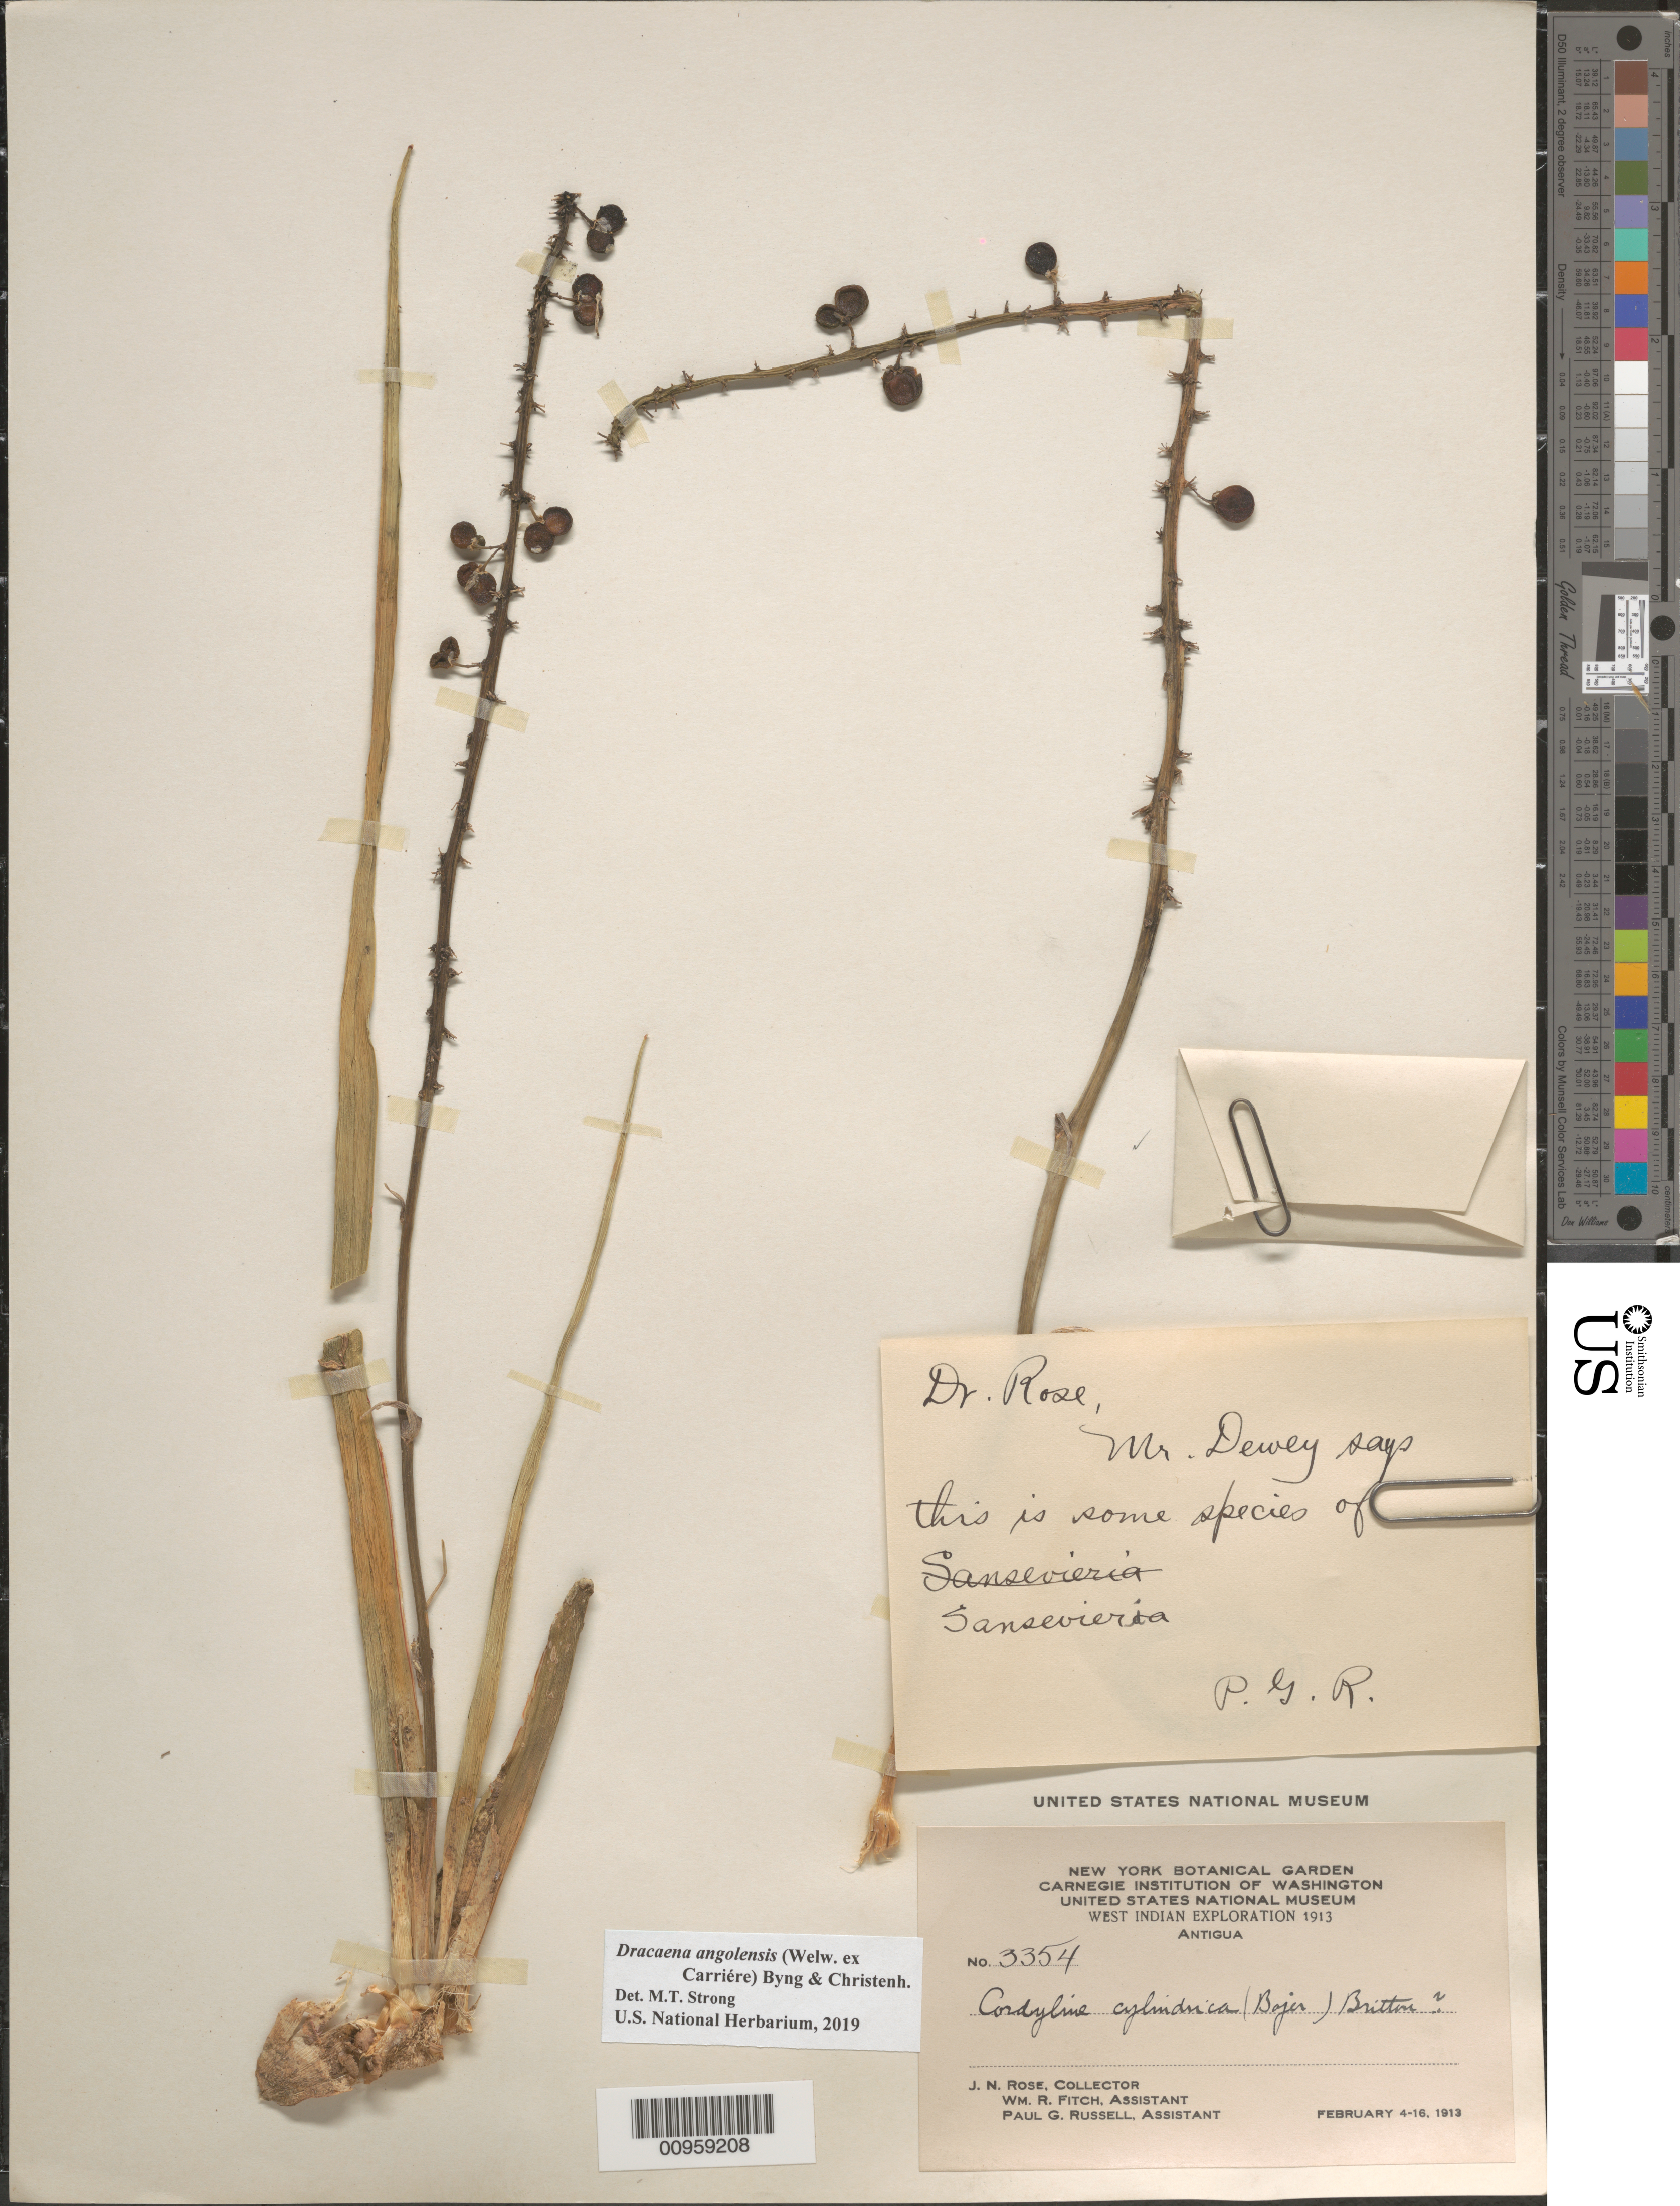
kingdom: Plantae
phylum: Tracheophyta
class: Liliopsida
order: Asparagales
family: Asparagaceae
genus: Dracaena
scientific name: Dracaena angolensis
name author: (Welw. ex Carrière) Byng & Christenh.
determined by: Strong, Mark T., (BOT), Smithsonian Institution - National Museum of Natural History (UNITED STATES)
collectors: J. N. Rose, W. R. Fitch & P. G. Russell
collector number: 3354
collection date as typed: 04 Feb 1913 to 16 Feb 1913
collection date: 1913-02-04/1913-02-16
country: Antigua and Barbuda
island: Antigua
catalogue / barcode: US 639489